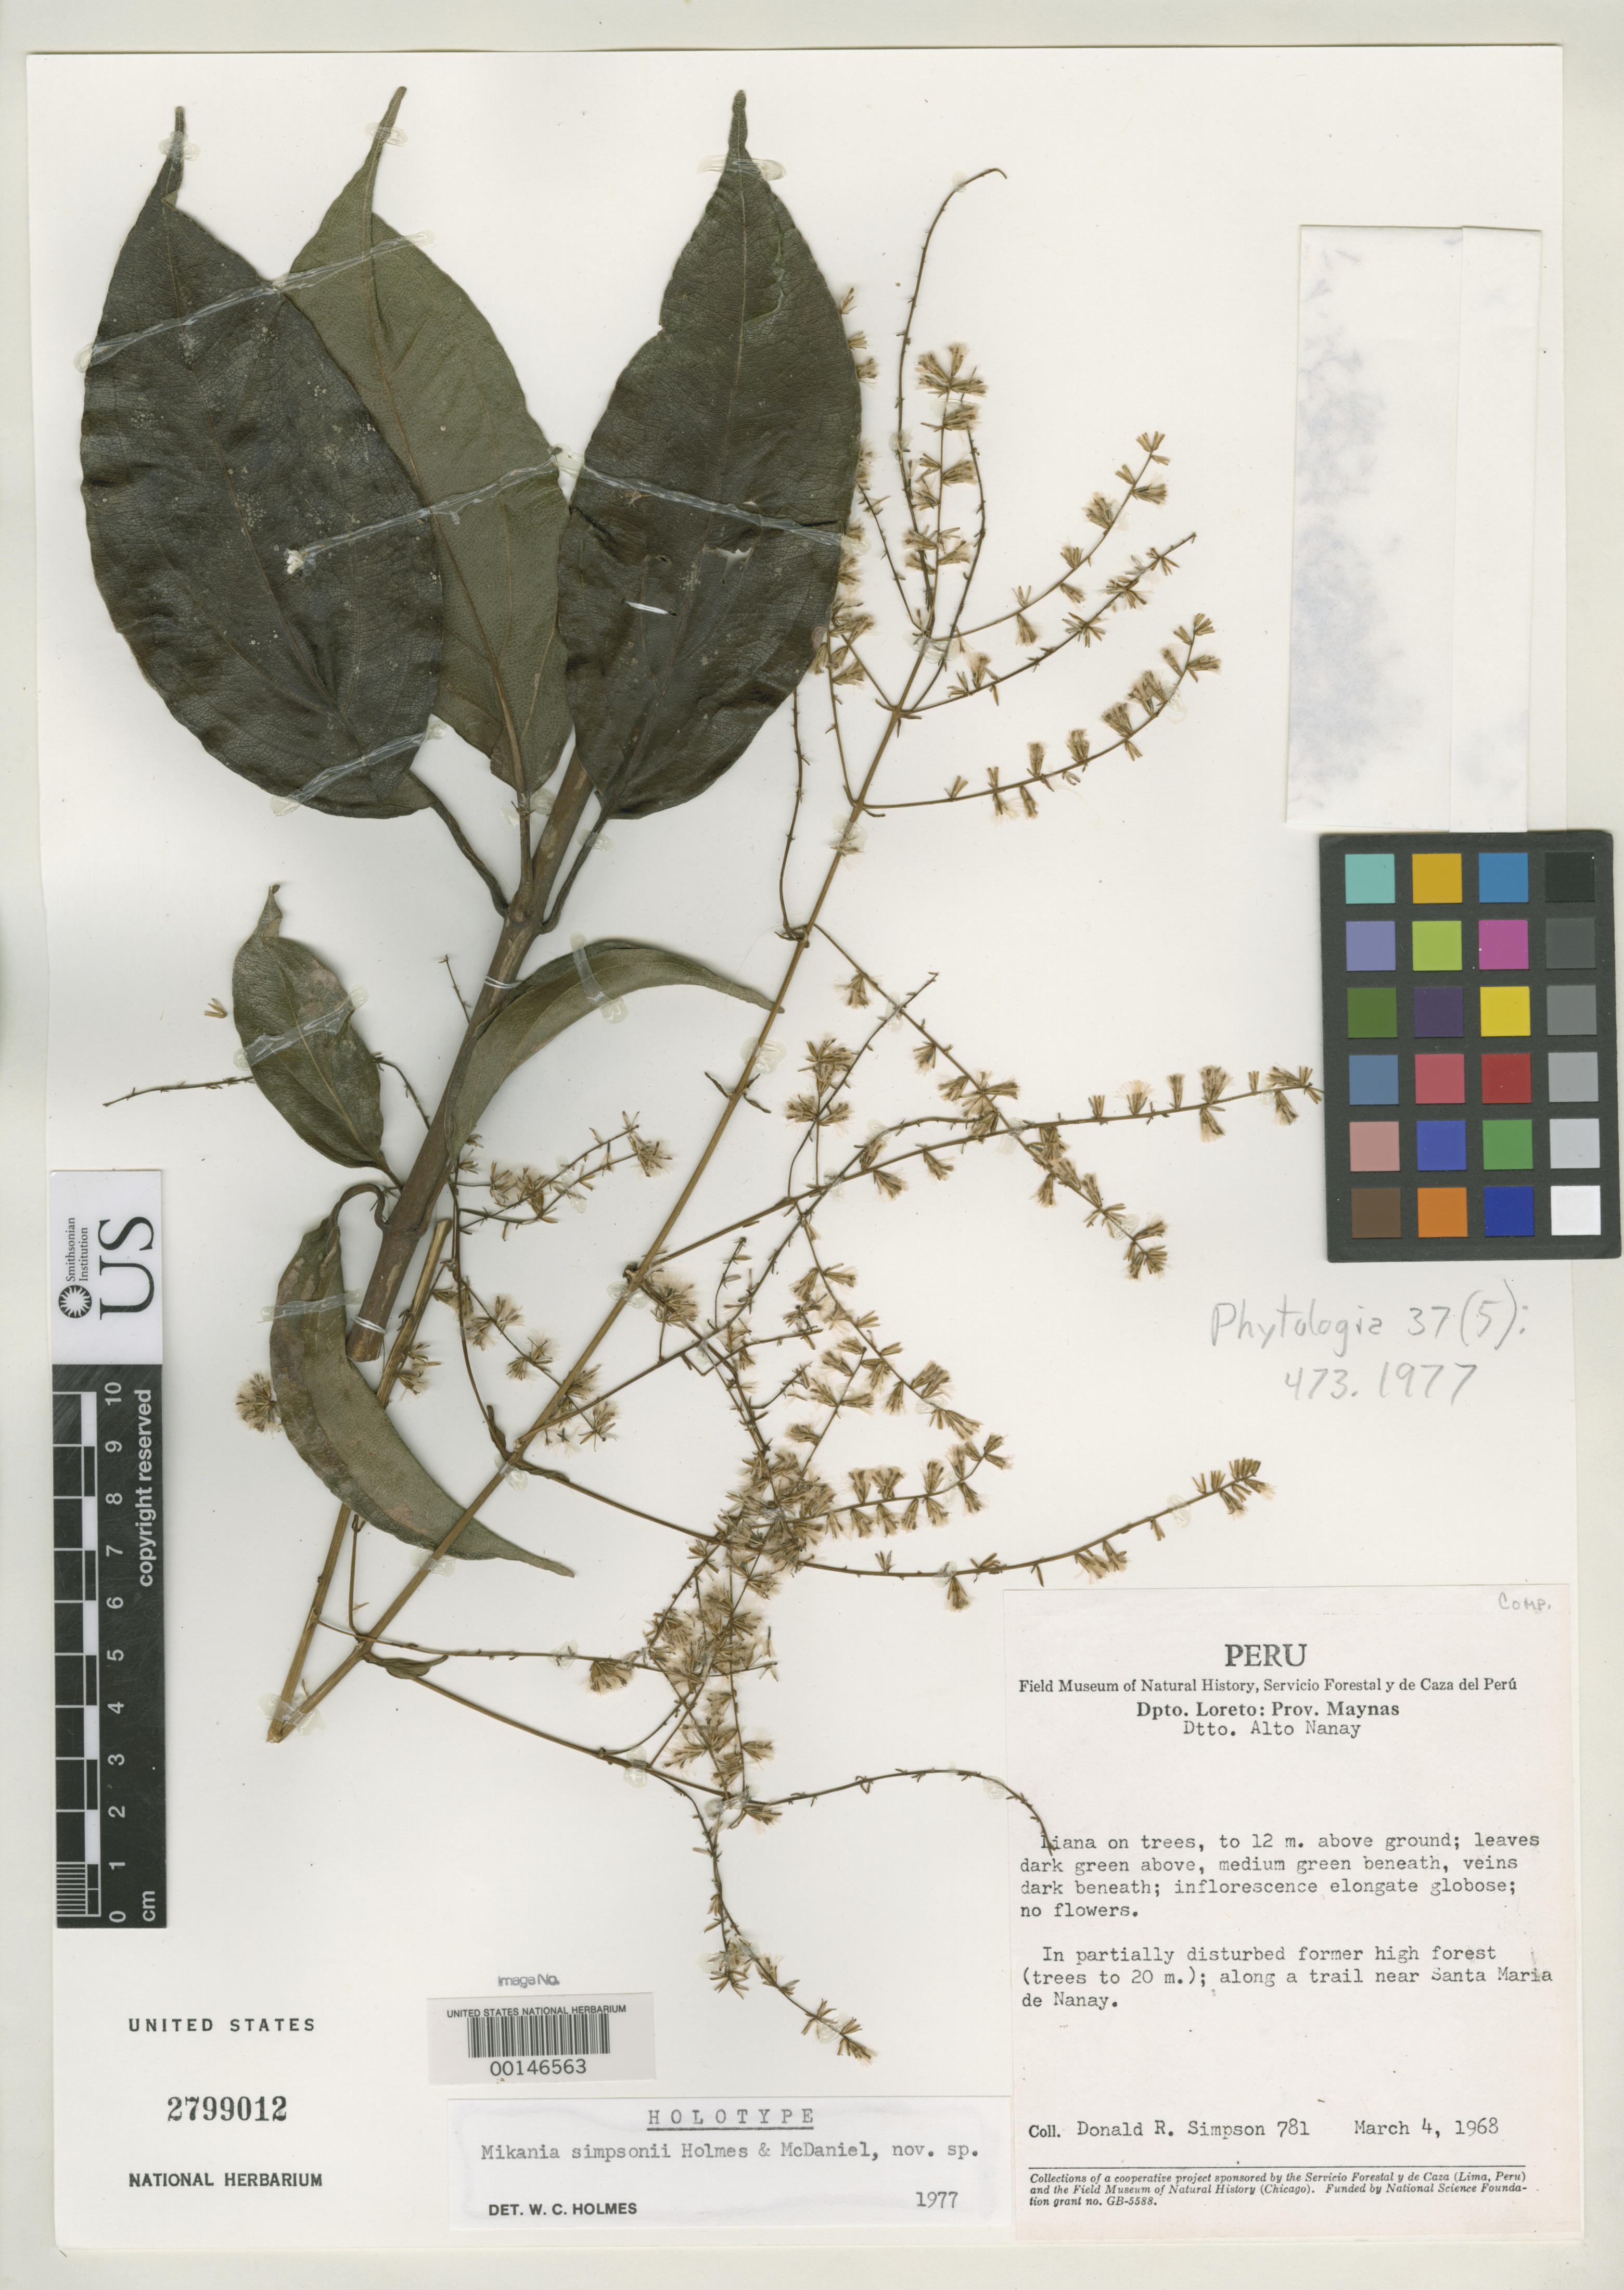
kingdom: Plantae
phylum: Tracheophyta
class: Magnoliopsida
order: Asterales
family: Asteraceae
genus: Mikania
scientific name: Mikania simpsonii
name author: W.C. Holmes & McDaniel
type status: Holotype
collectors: D. R. Simpson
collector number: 781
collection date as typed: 04 Mar 1968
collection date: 1968-03-04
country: Peru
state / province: Loreto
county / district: Maynas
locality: Alto Nanay, near Santa Maria de Nanay.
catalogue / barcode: US 2799012